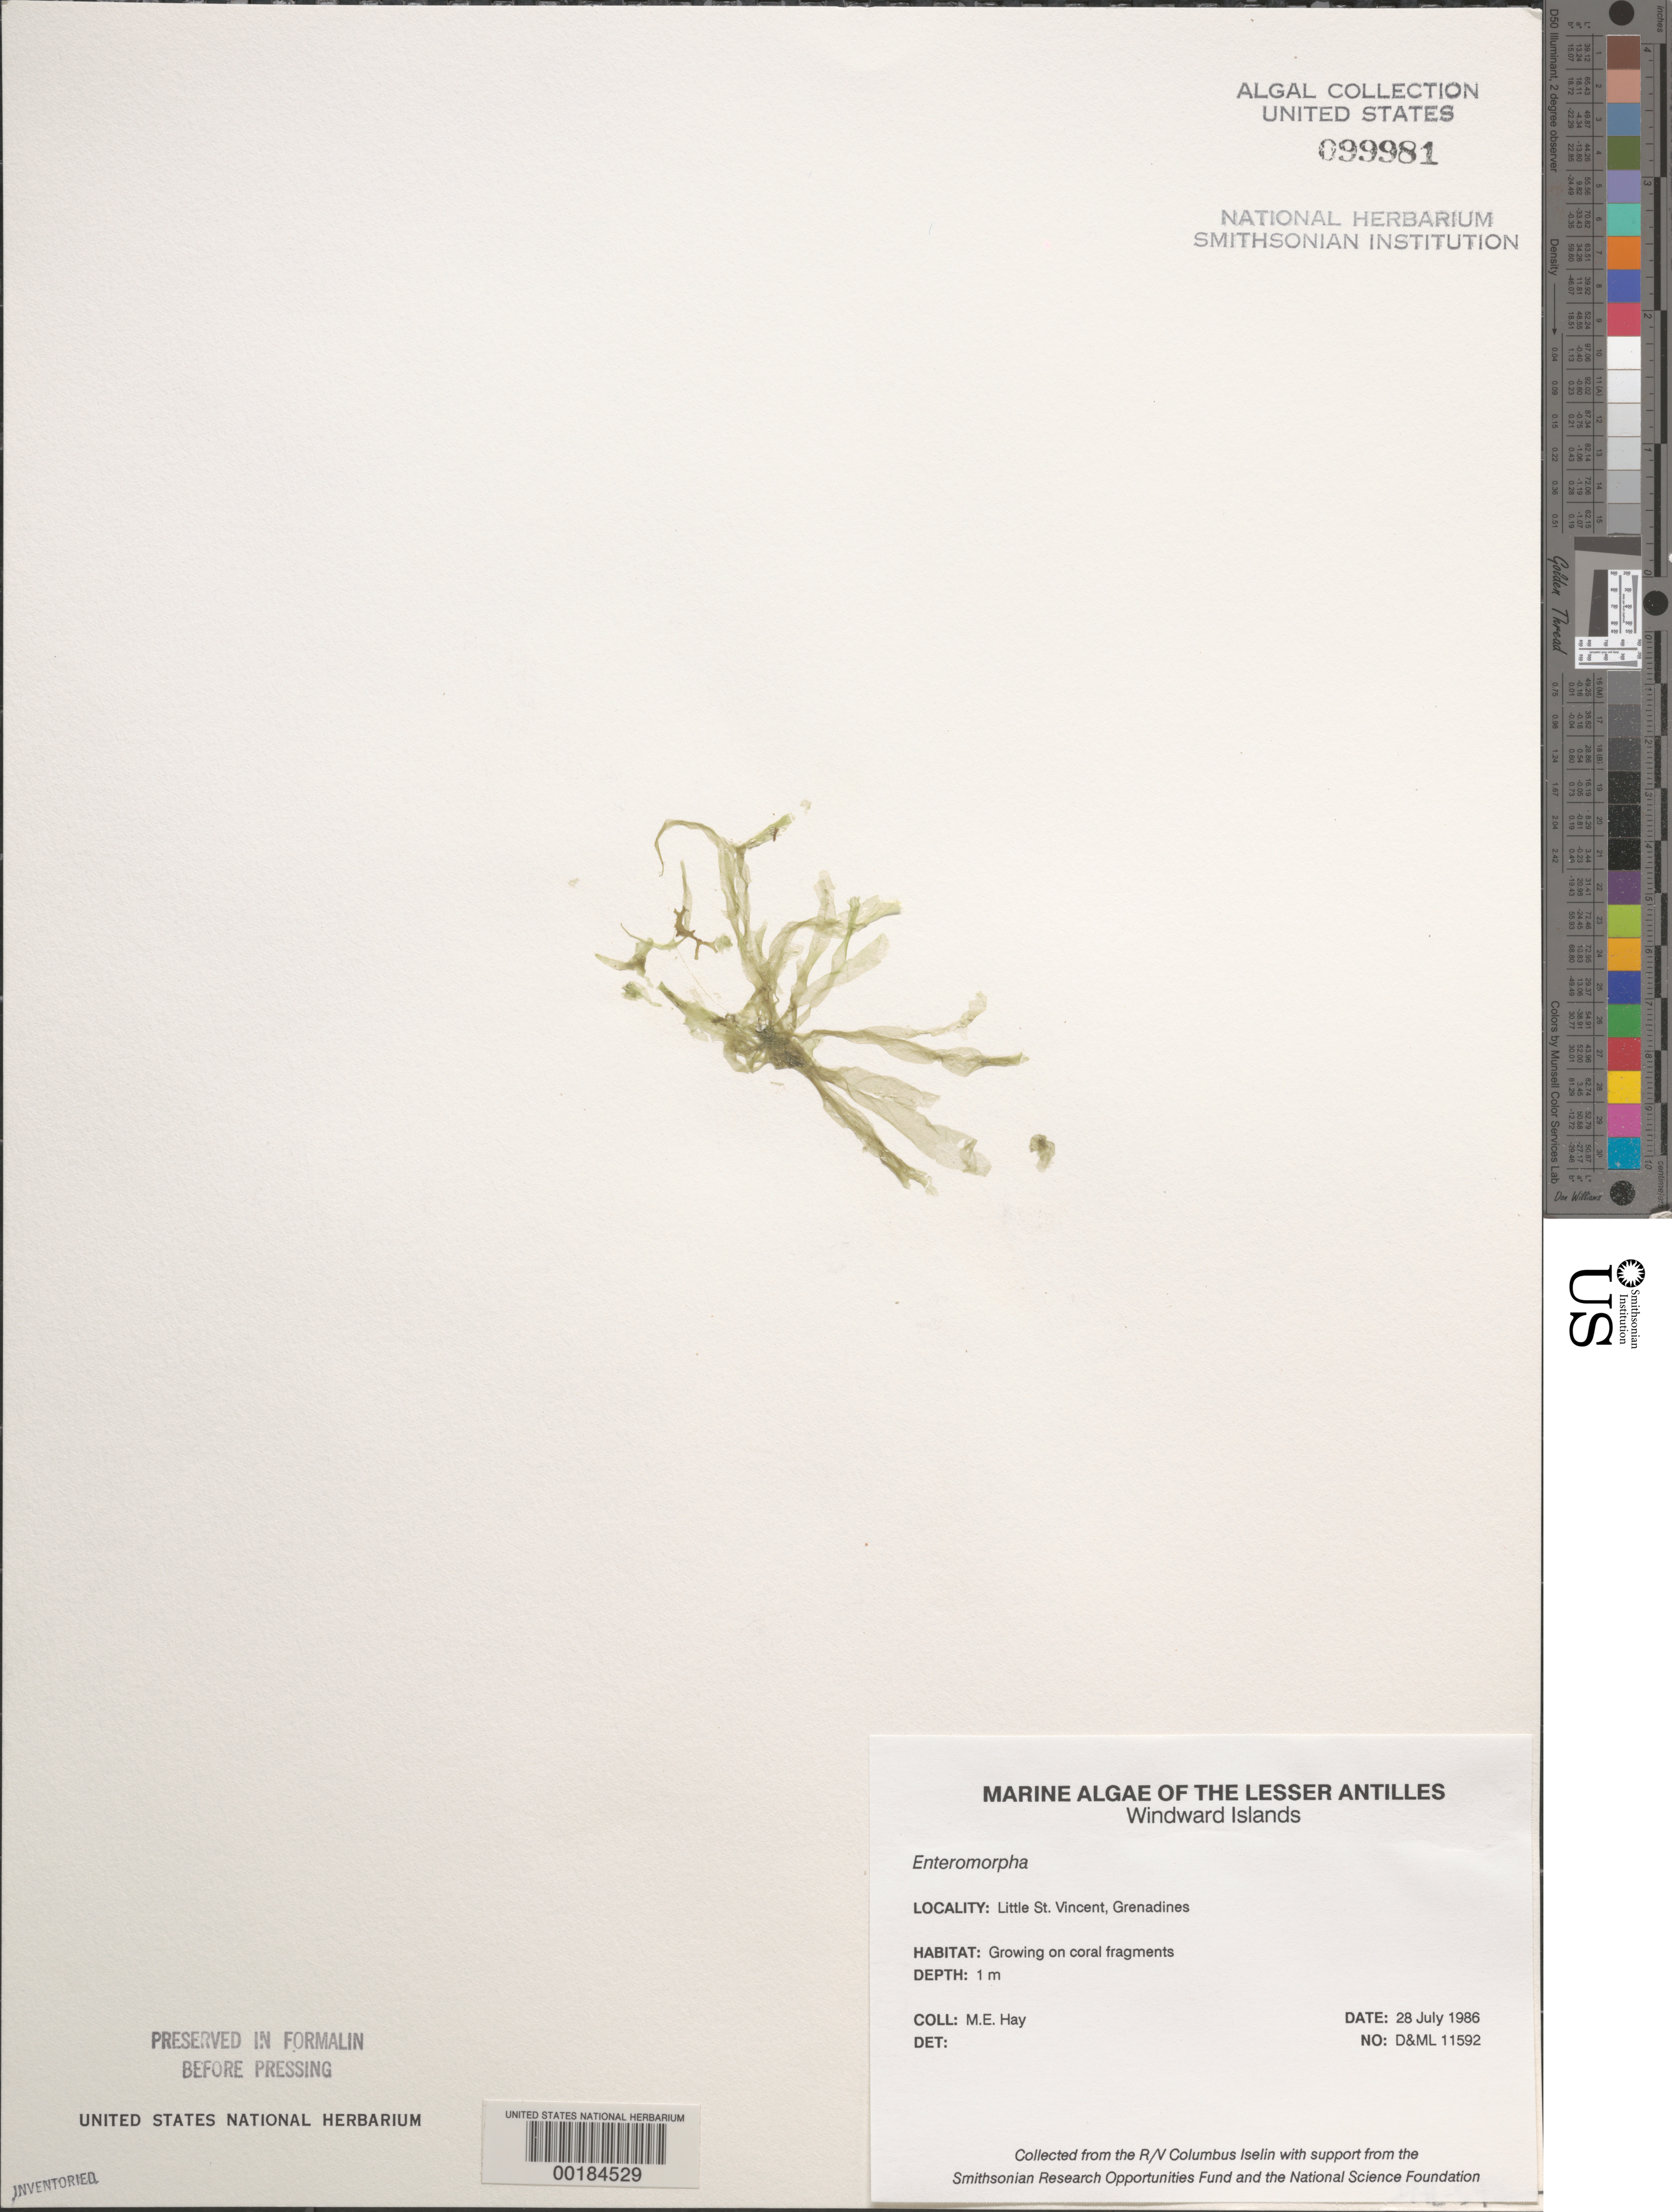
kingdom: Plantae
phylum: Chlorophyta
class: Ulvophyceae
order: Ulvales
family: Ulvaceae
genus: Ulva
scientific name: Ulva sp.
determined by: Algae name updating Project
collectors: M. E. Hay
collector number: D&ML 11592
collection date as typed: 28 Jul 1986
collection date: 1986-07-28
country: St. Vincent - Grenadines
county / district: Grenadines Parish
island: Little Saint Vincent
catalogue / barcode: US 99981